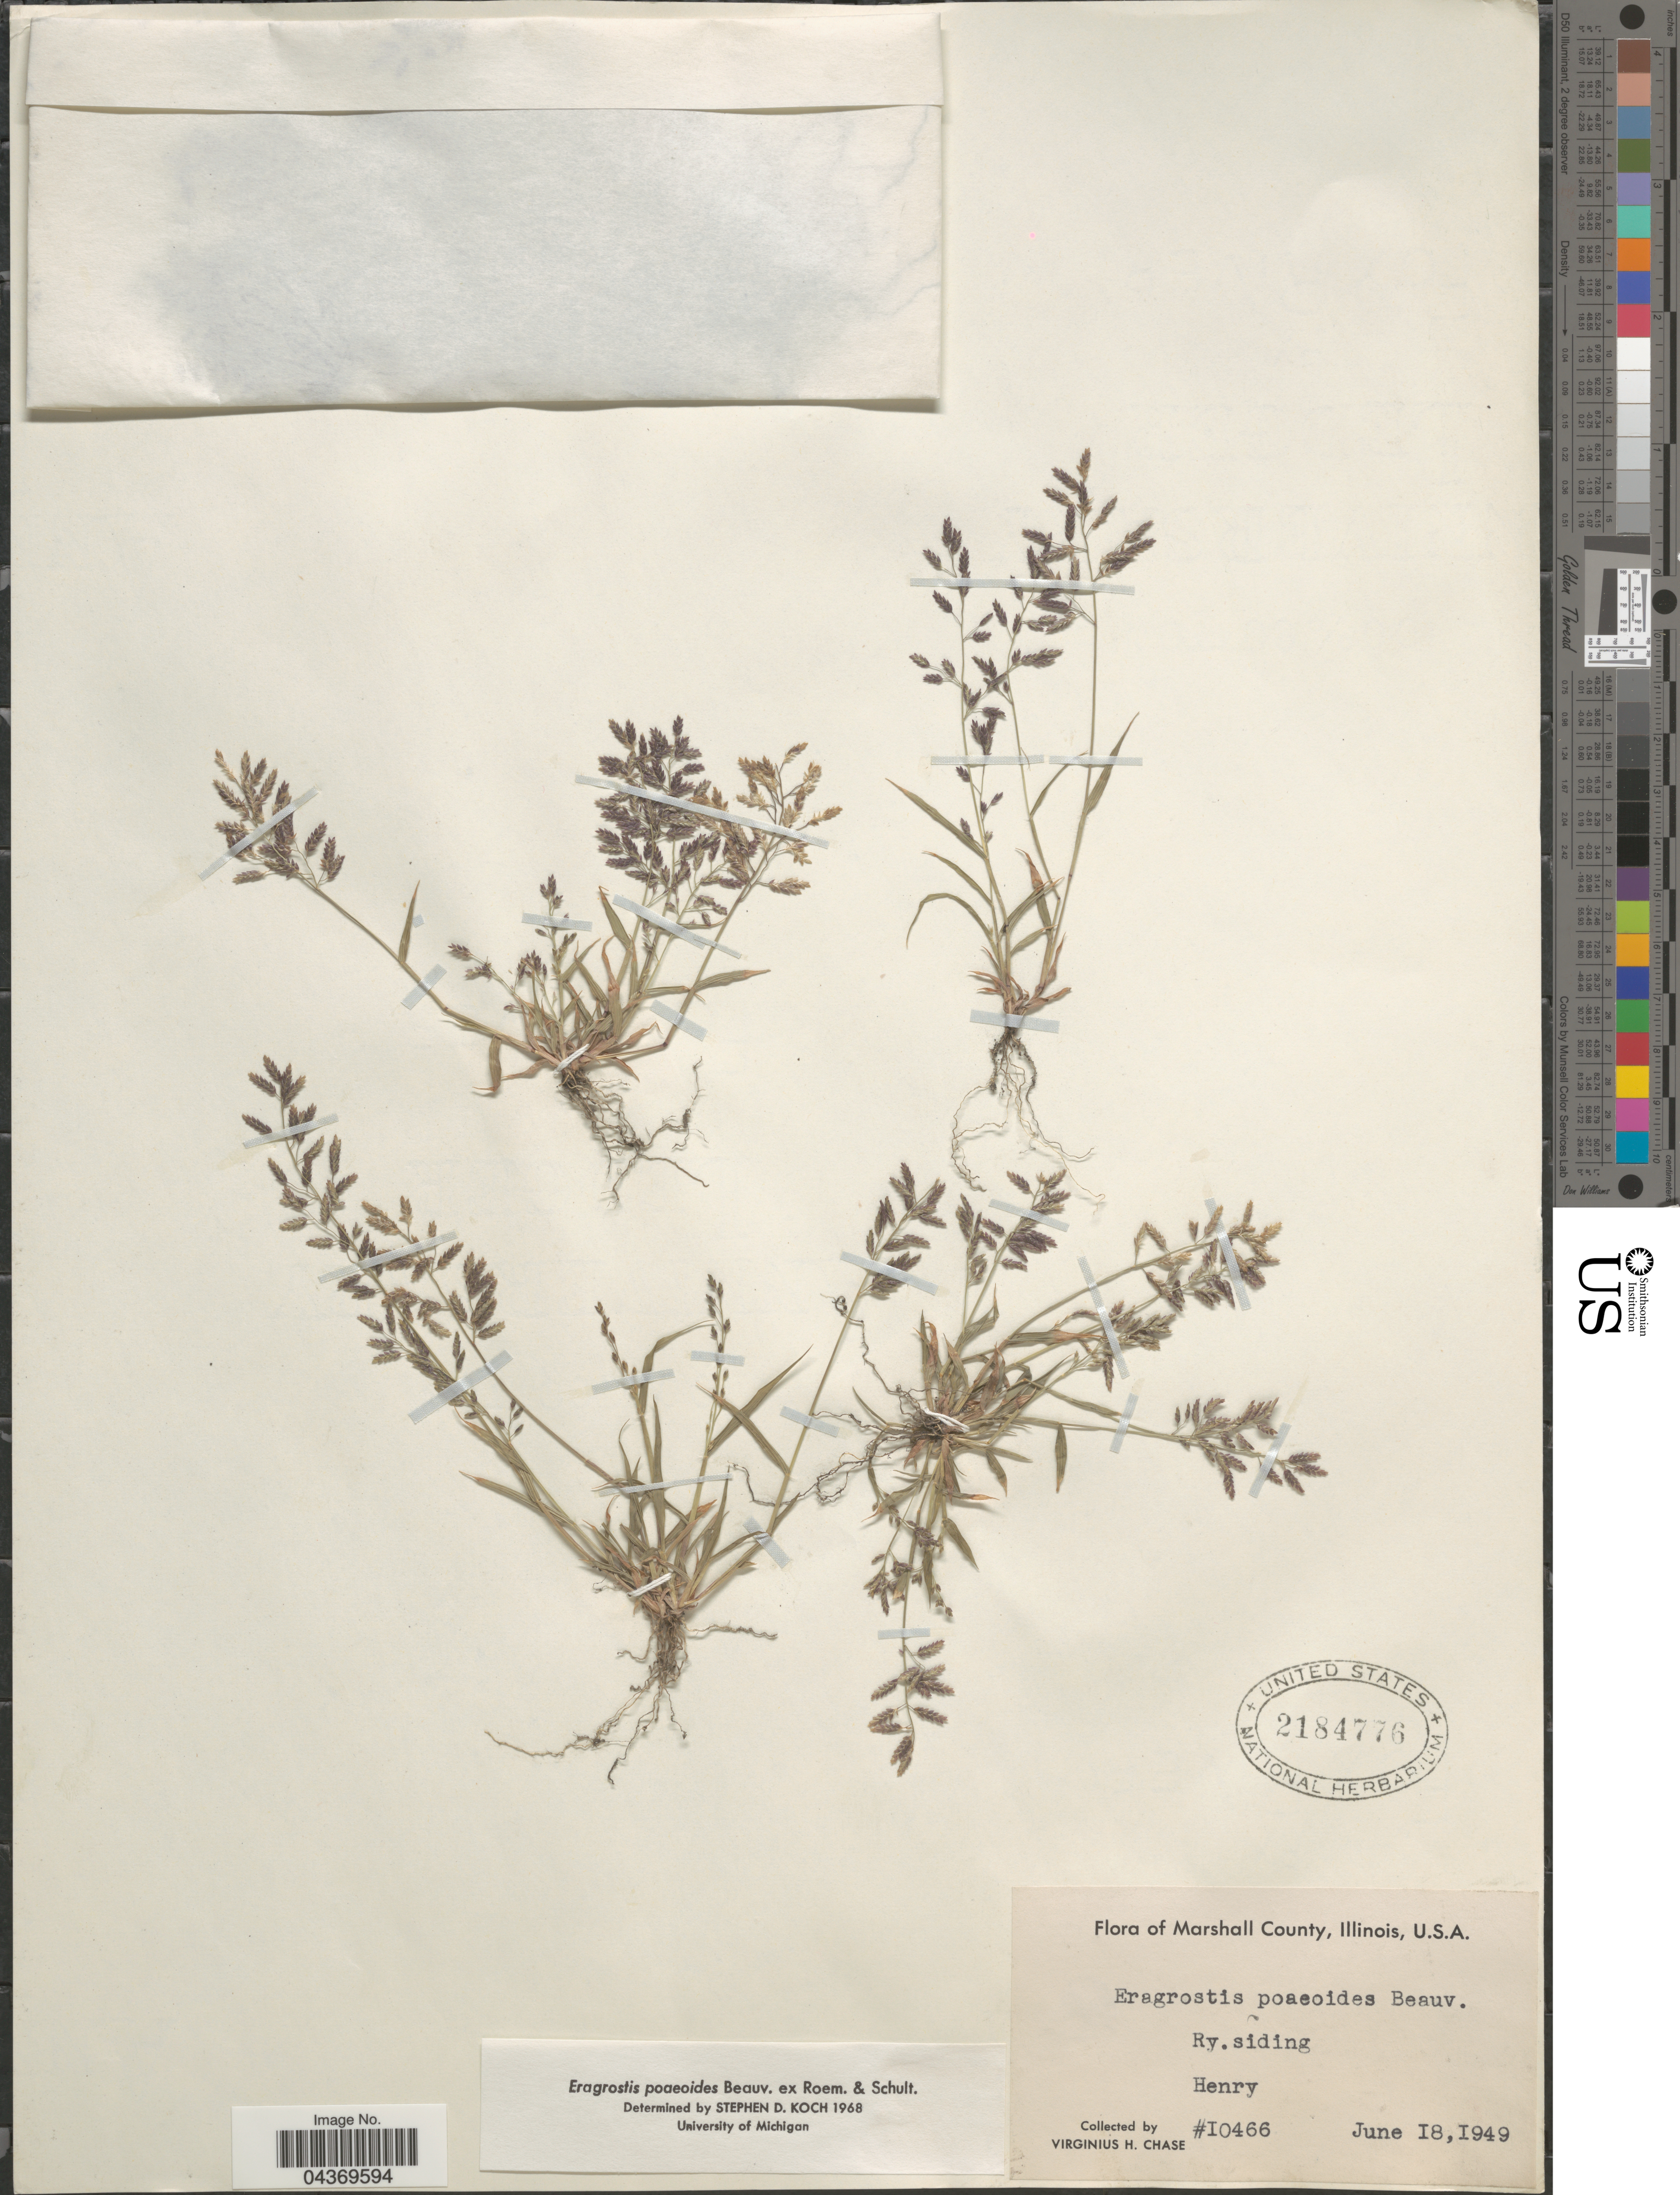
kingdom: Plantae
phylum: Tracheophyta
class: Liliopsida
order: Poales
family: Poaceae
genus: Eragrostis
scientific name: Eragrostis minor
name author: Host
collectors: V. H. Chase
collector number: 10466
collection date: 1949-06-18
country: United States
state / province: Illinois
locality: Marshall County. Ry.siding. Henry.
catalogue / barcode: US 2184776